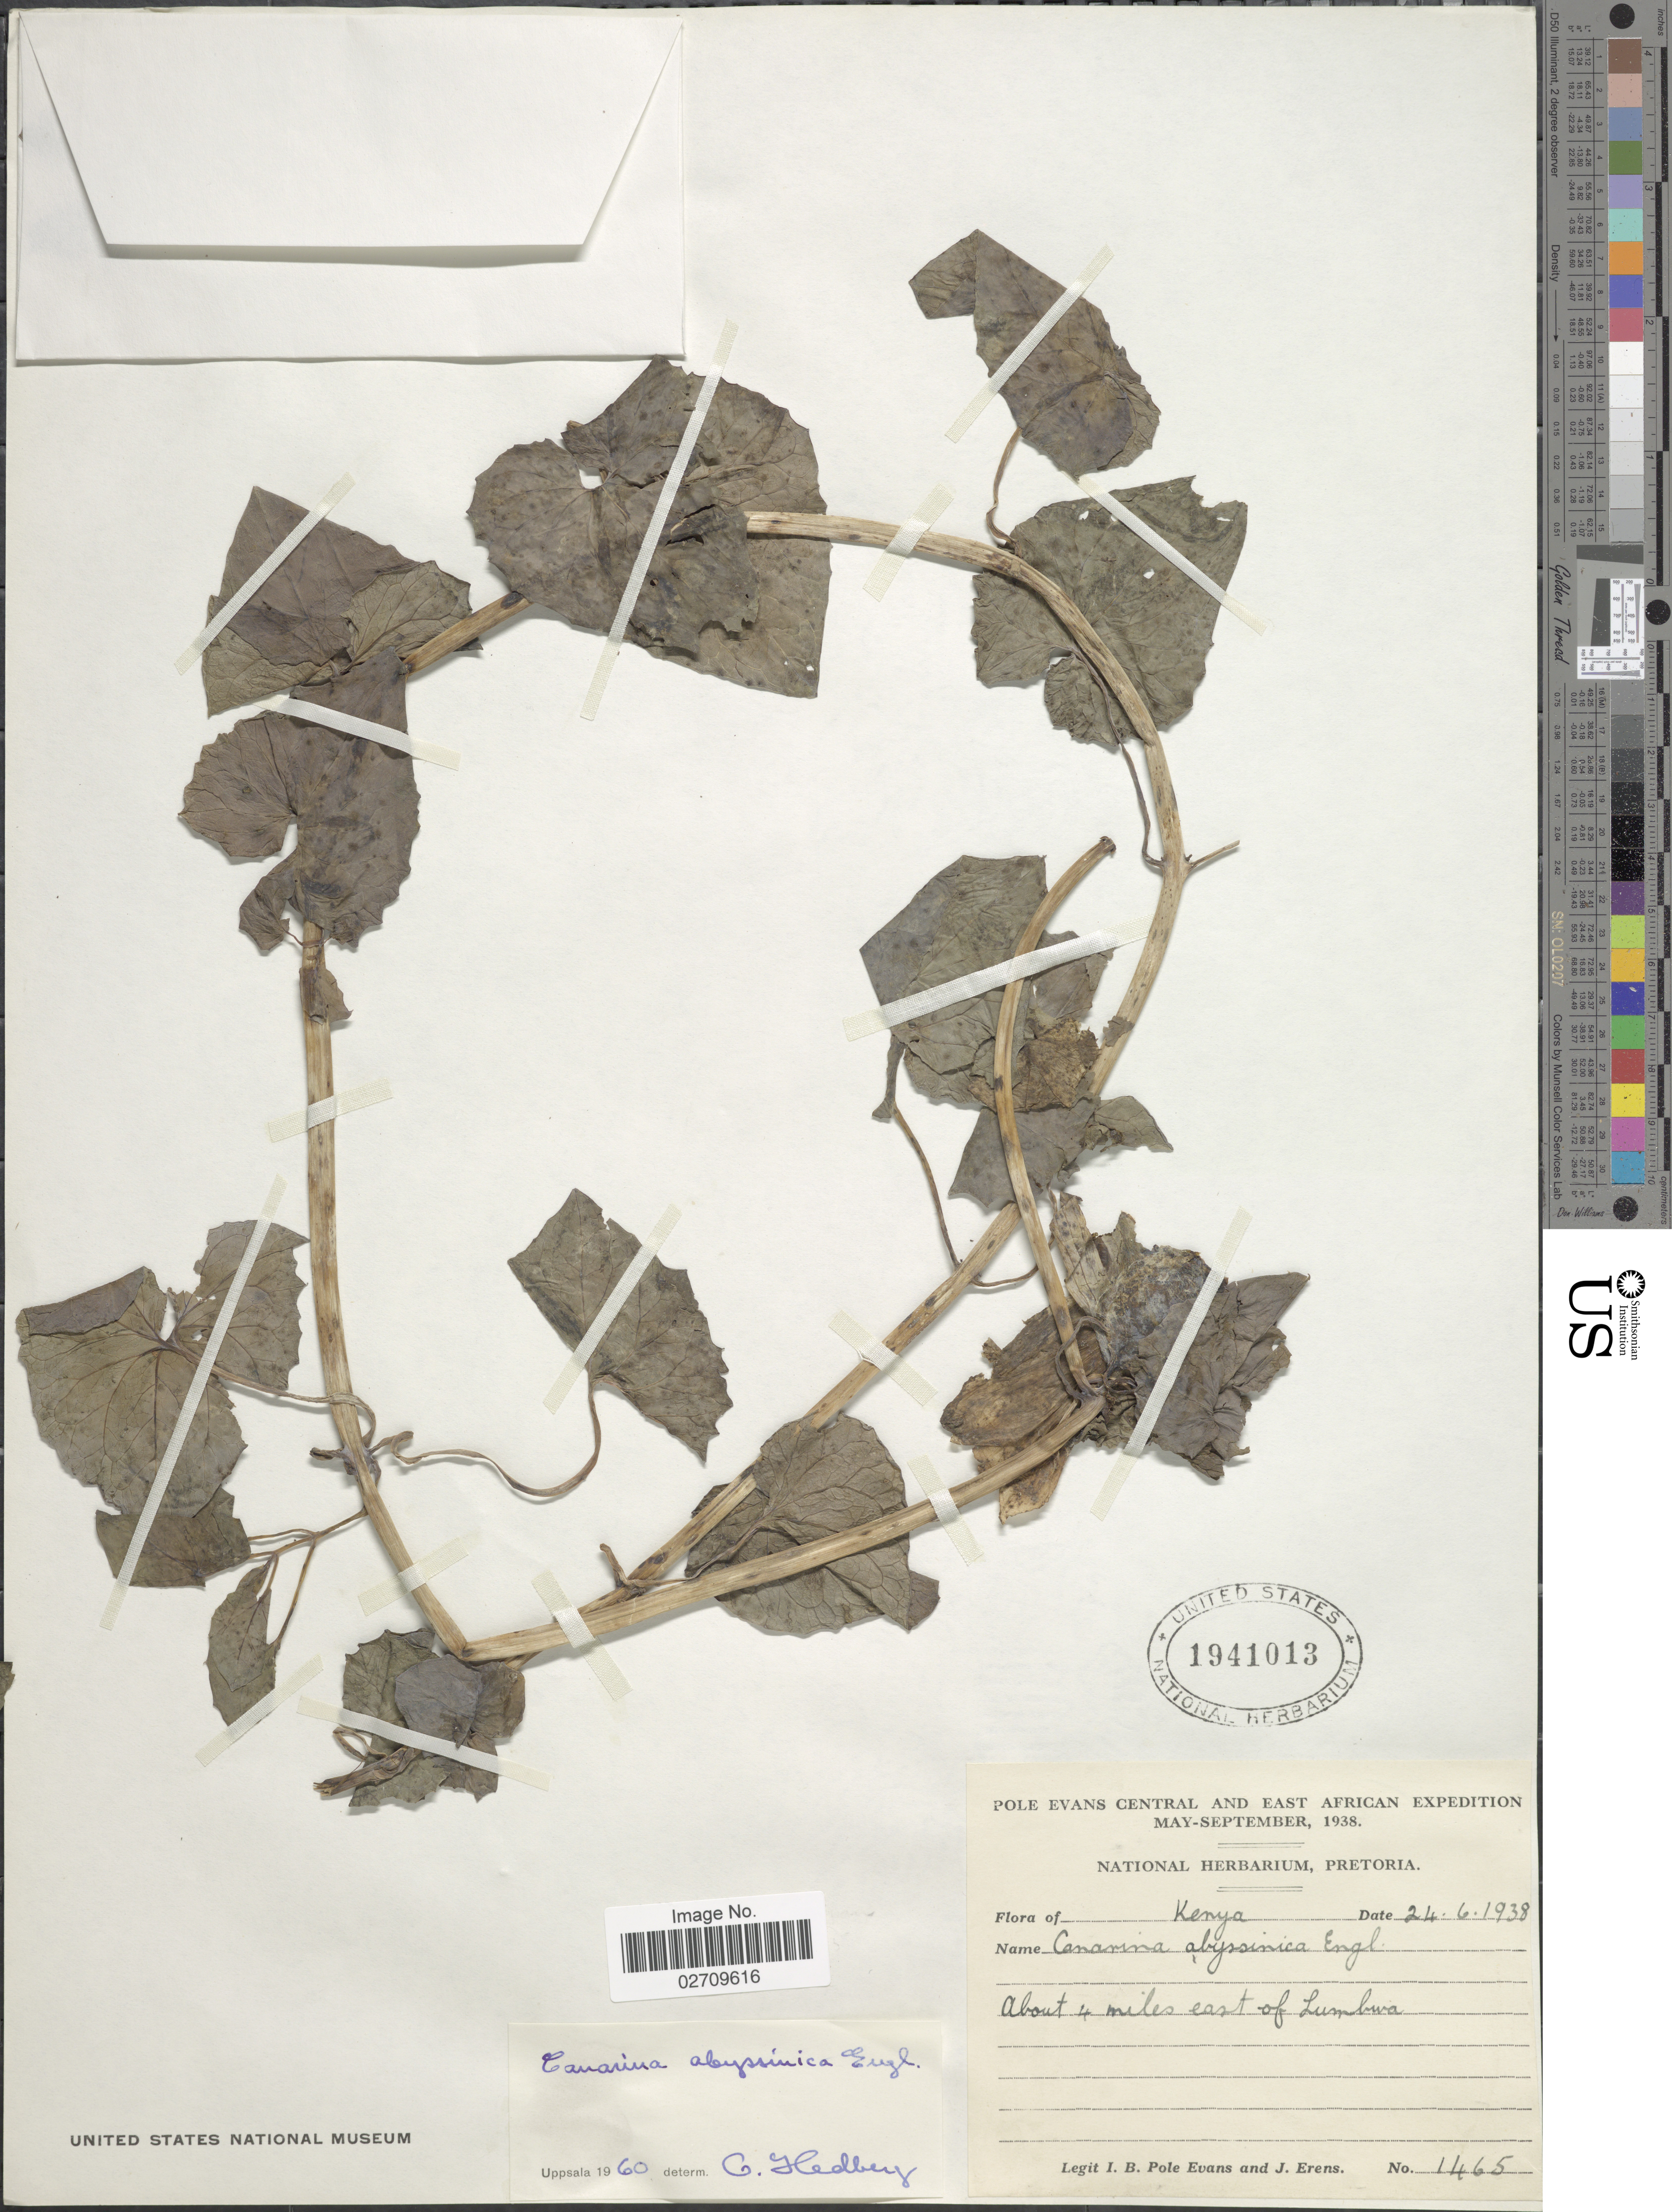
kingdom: Plantae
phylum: Tracheophyta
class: Magnoliopsida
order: Asterales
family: Campanulaceae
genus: Canarina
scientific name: Canarina abyssinica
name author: Engl.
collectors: I. B. Pole-Evans & J. Erens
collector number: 1465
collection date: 1938-06-24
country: Kenya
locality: Central and East African, About 4 miles east of Lumbwa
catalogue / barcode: US 1941013